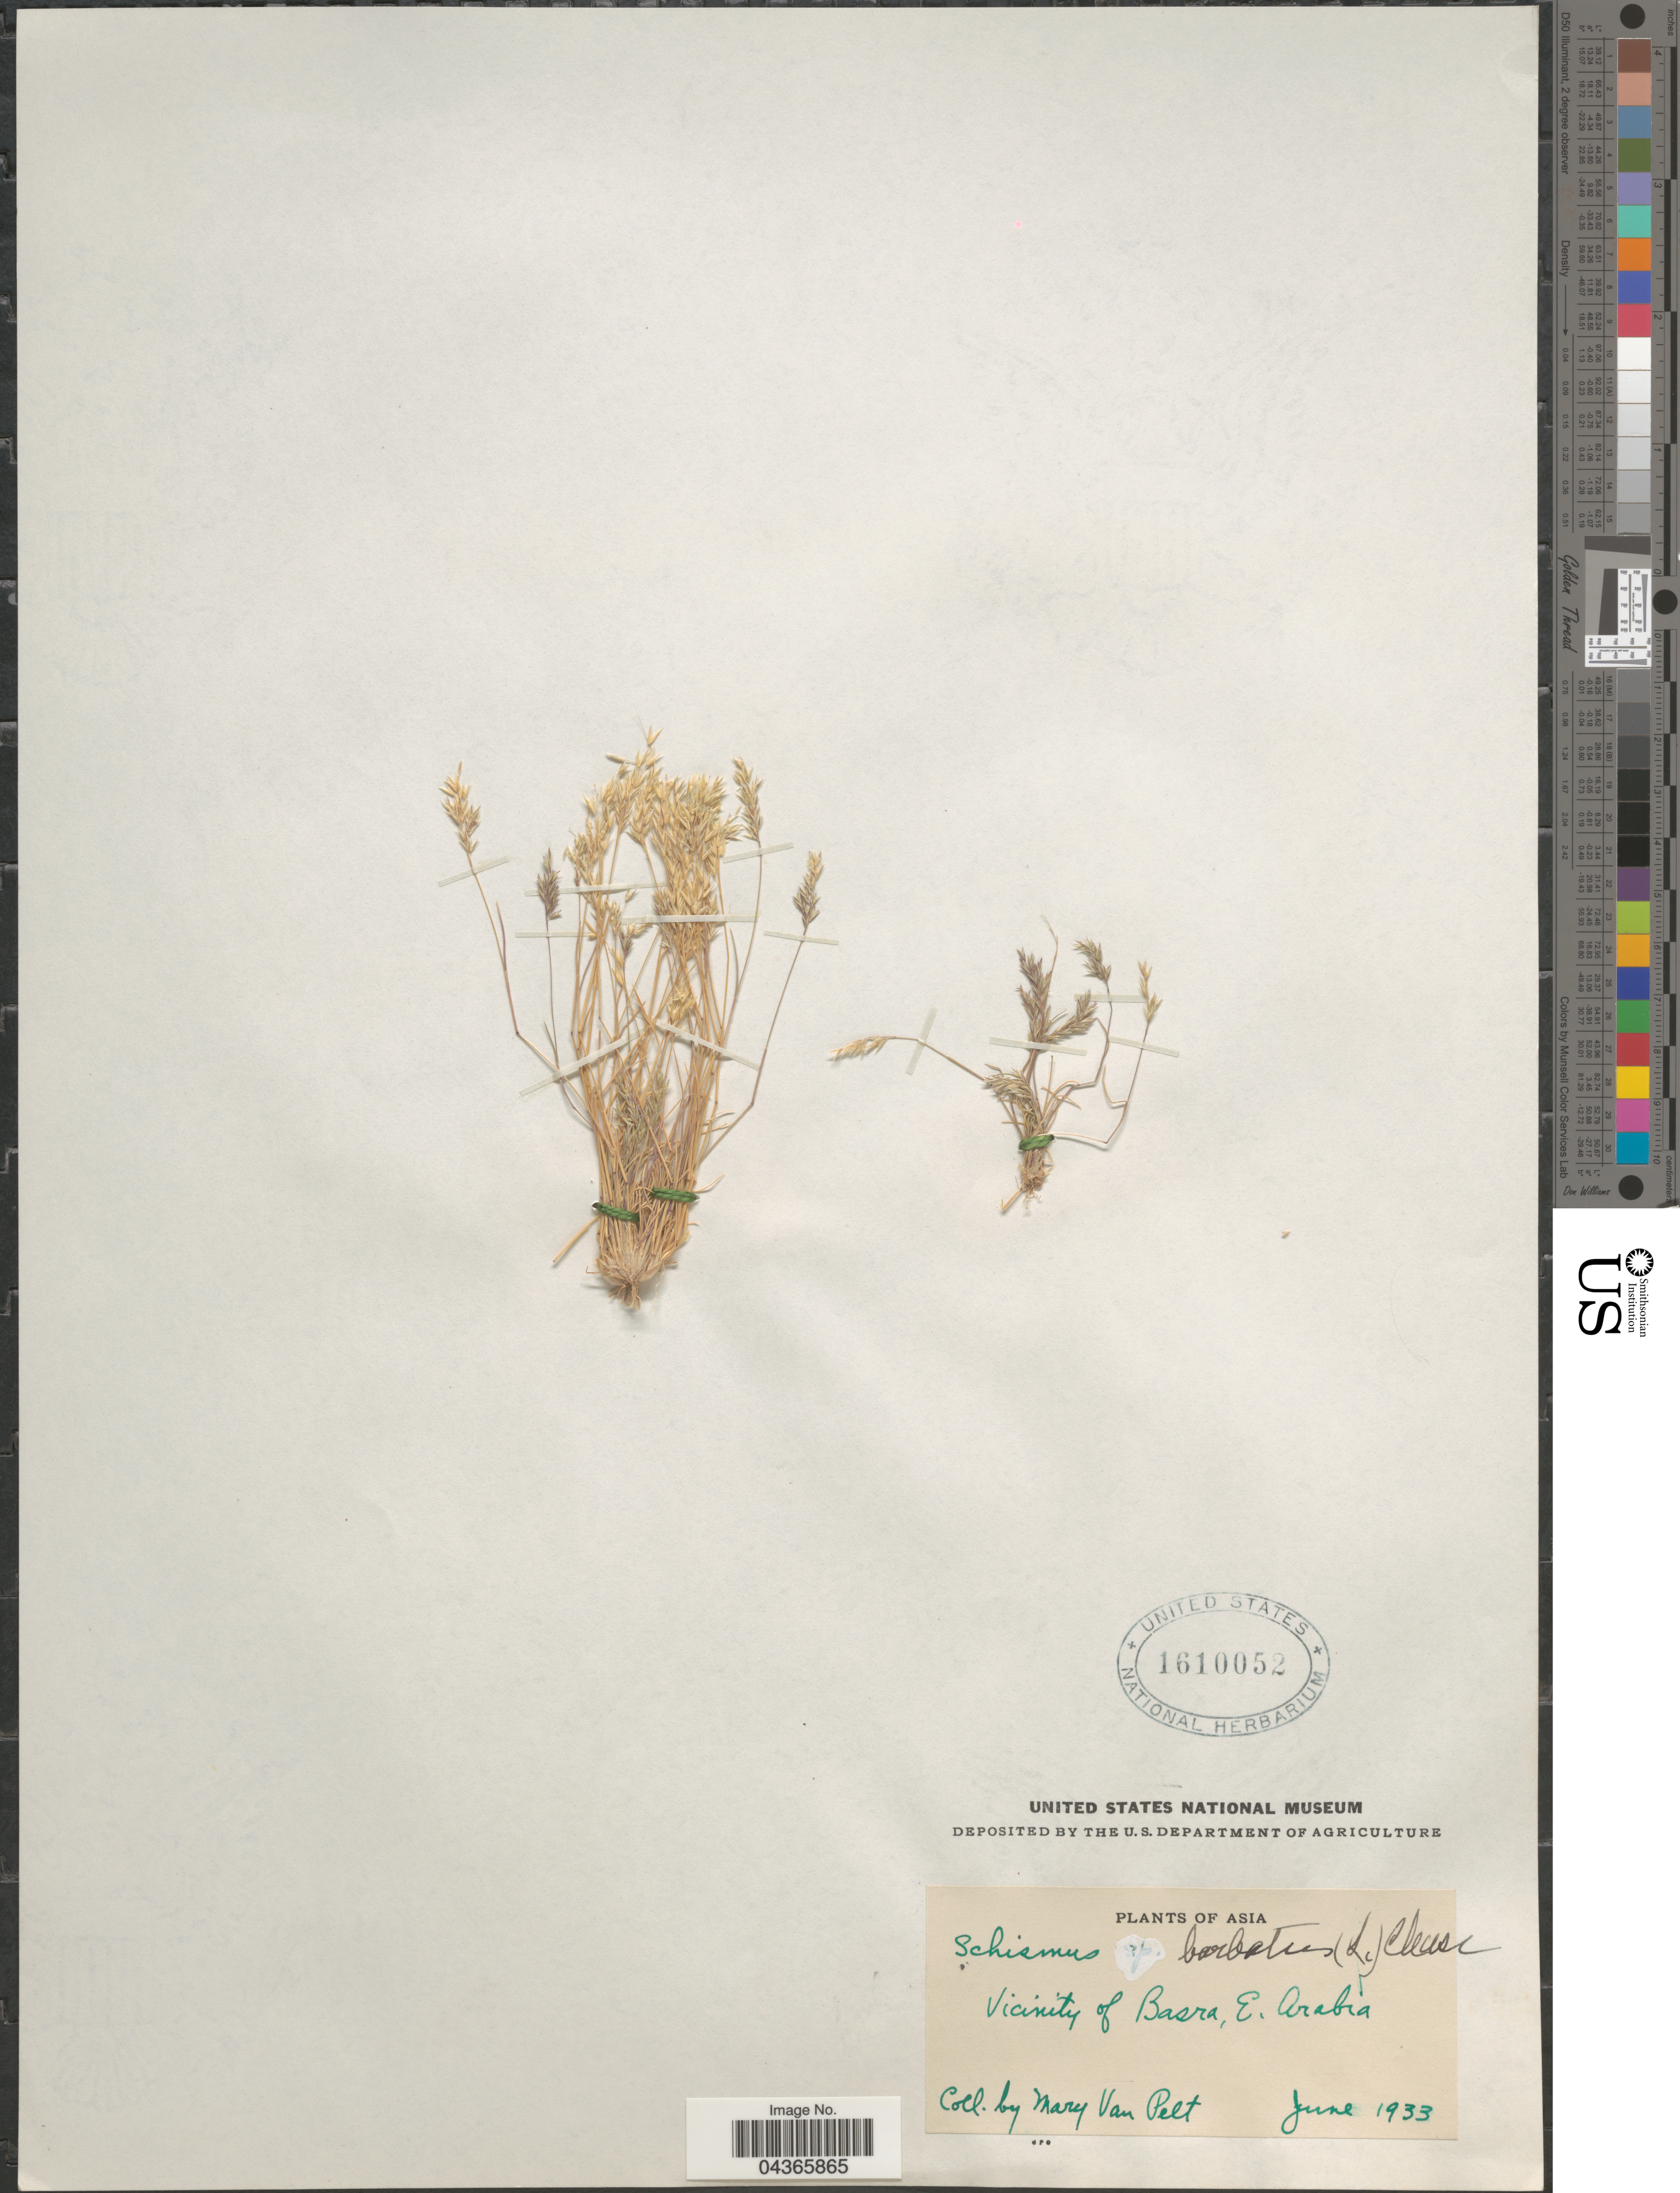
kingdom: Plantae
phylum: Tracheophyta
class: Liliopsida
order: Poales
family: Poaceae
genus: Schismus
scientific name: Schismus barbatus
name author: (L.) Thell.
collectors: M. Van Pelt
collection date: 1933-06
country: Iraq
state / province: Al Basrah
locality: Vicinity of Basra, E. Arabia.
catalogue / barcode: US 1610052